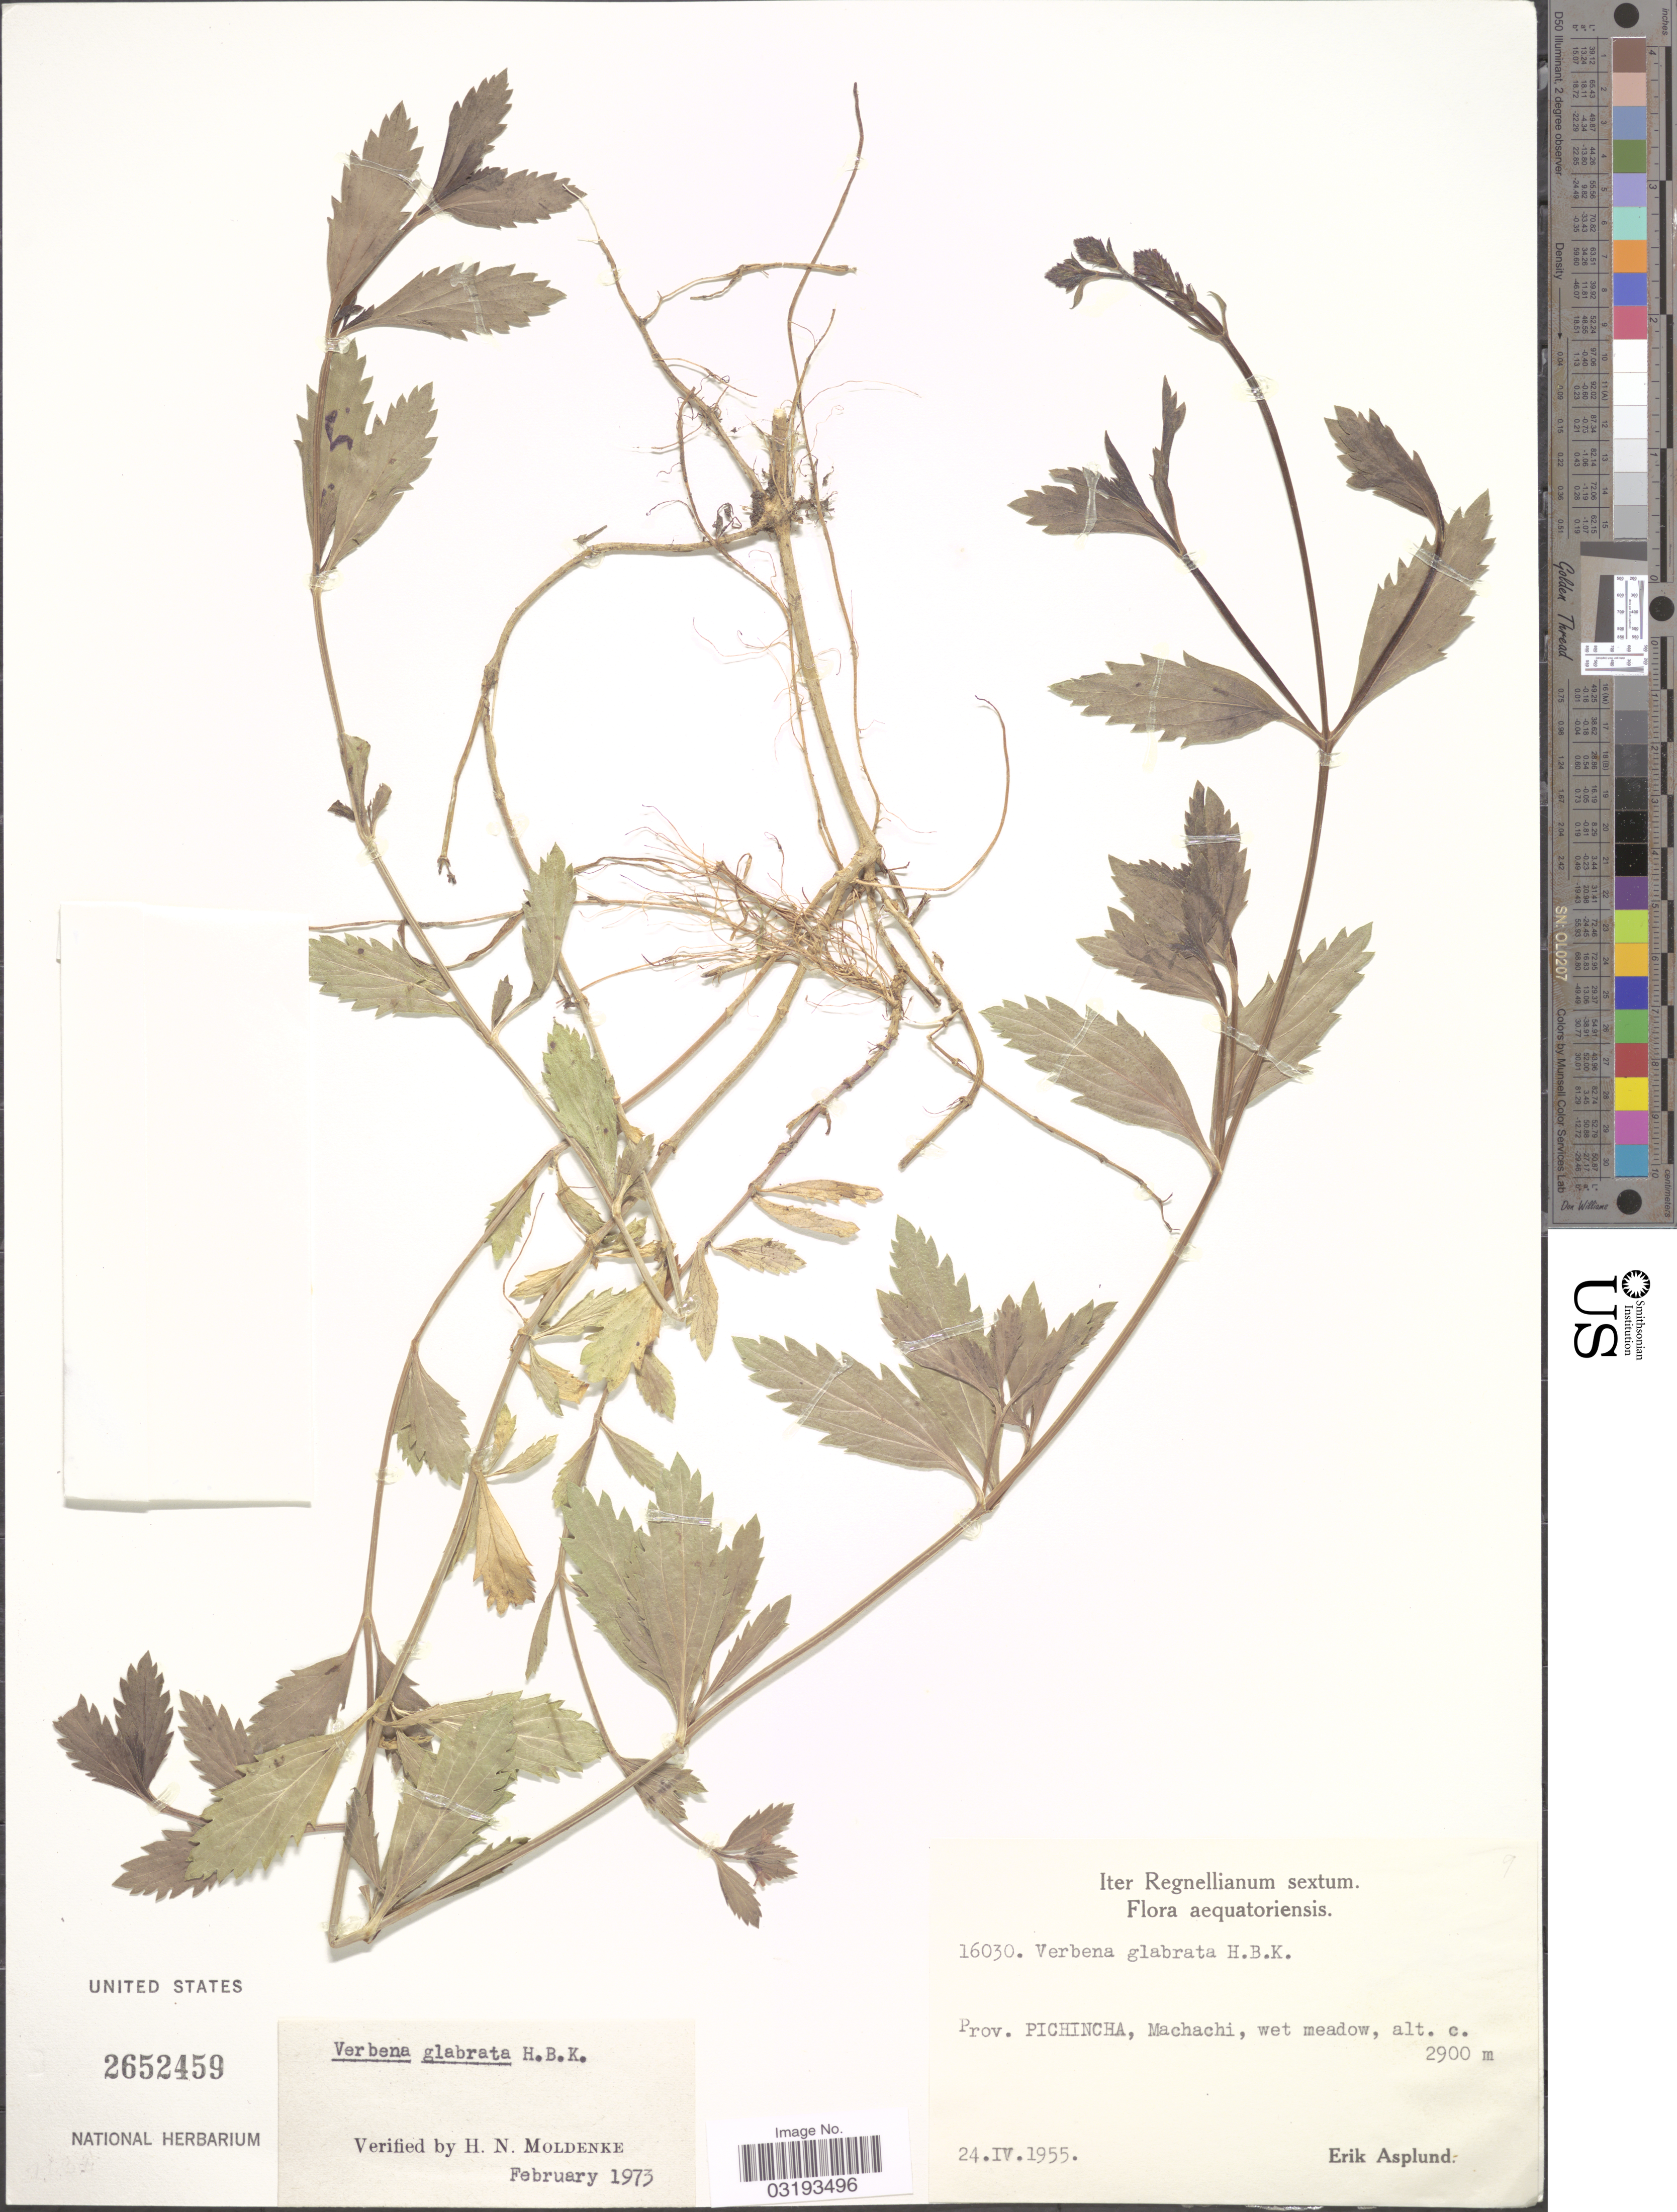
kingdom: Plantae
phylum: Tracheophyta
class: Magnoliopsida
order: Lamiales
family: Verbenaceae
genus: Verbena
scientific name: Verbena glabrata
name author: Kunth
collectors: E. Asplund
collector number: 16030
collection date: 1955-04-24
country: Ecuador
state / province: Pichincha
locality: Machachi.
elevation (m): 2900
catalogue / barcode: US 2652459